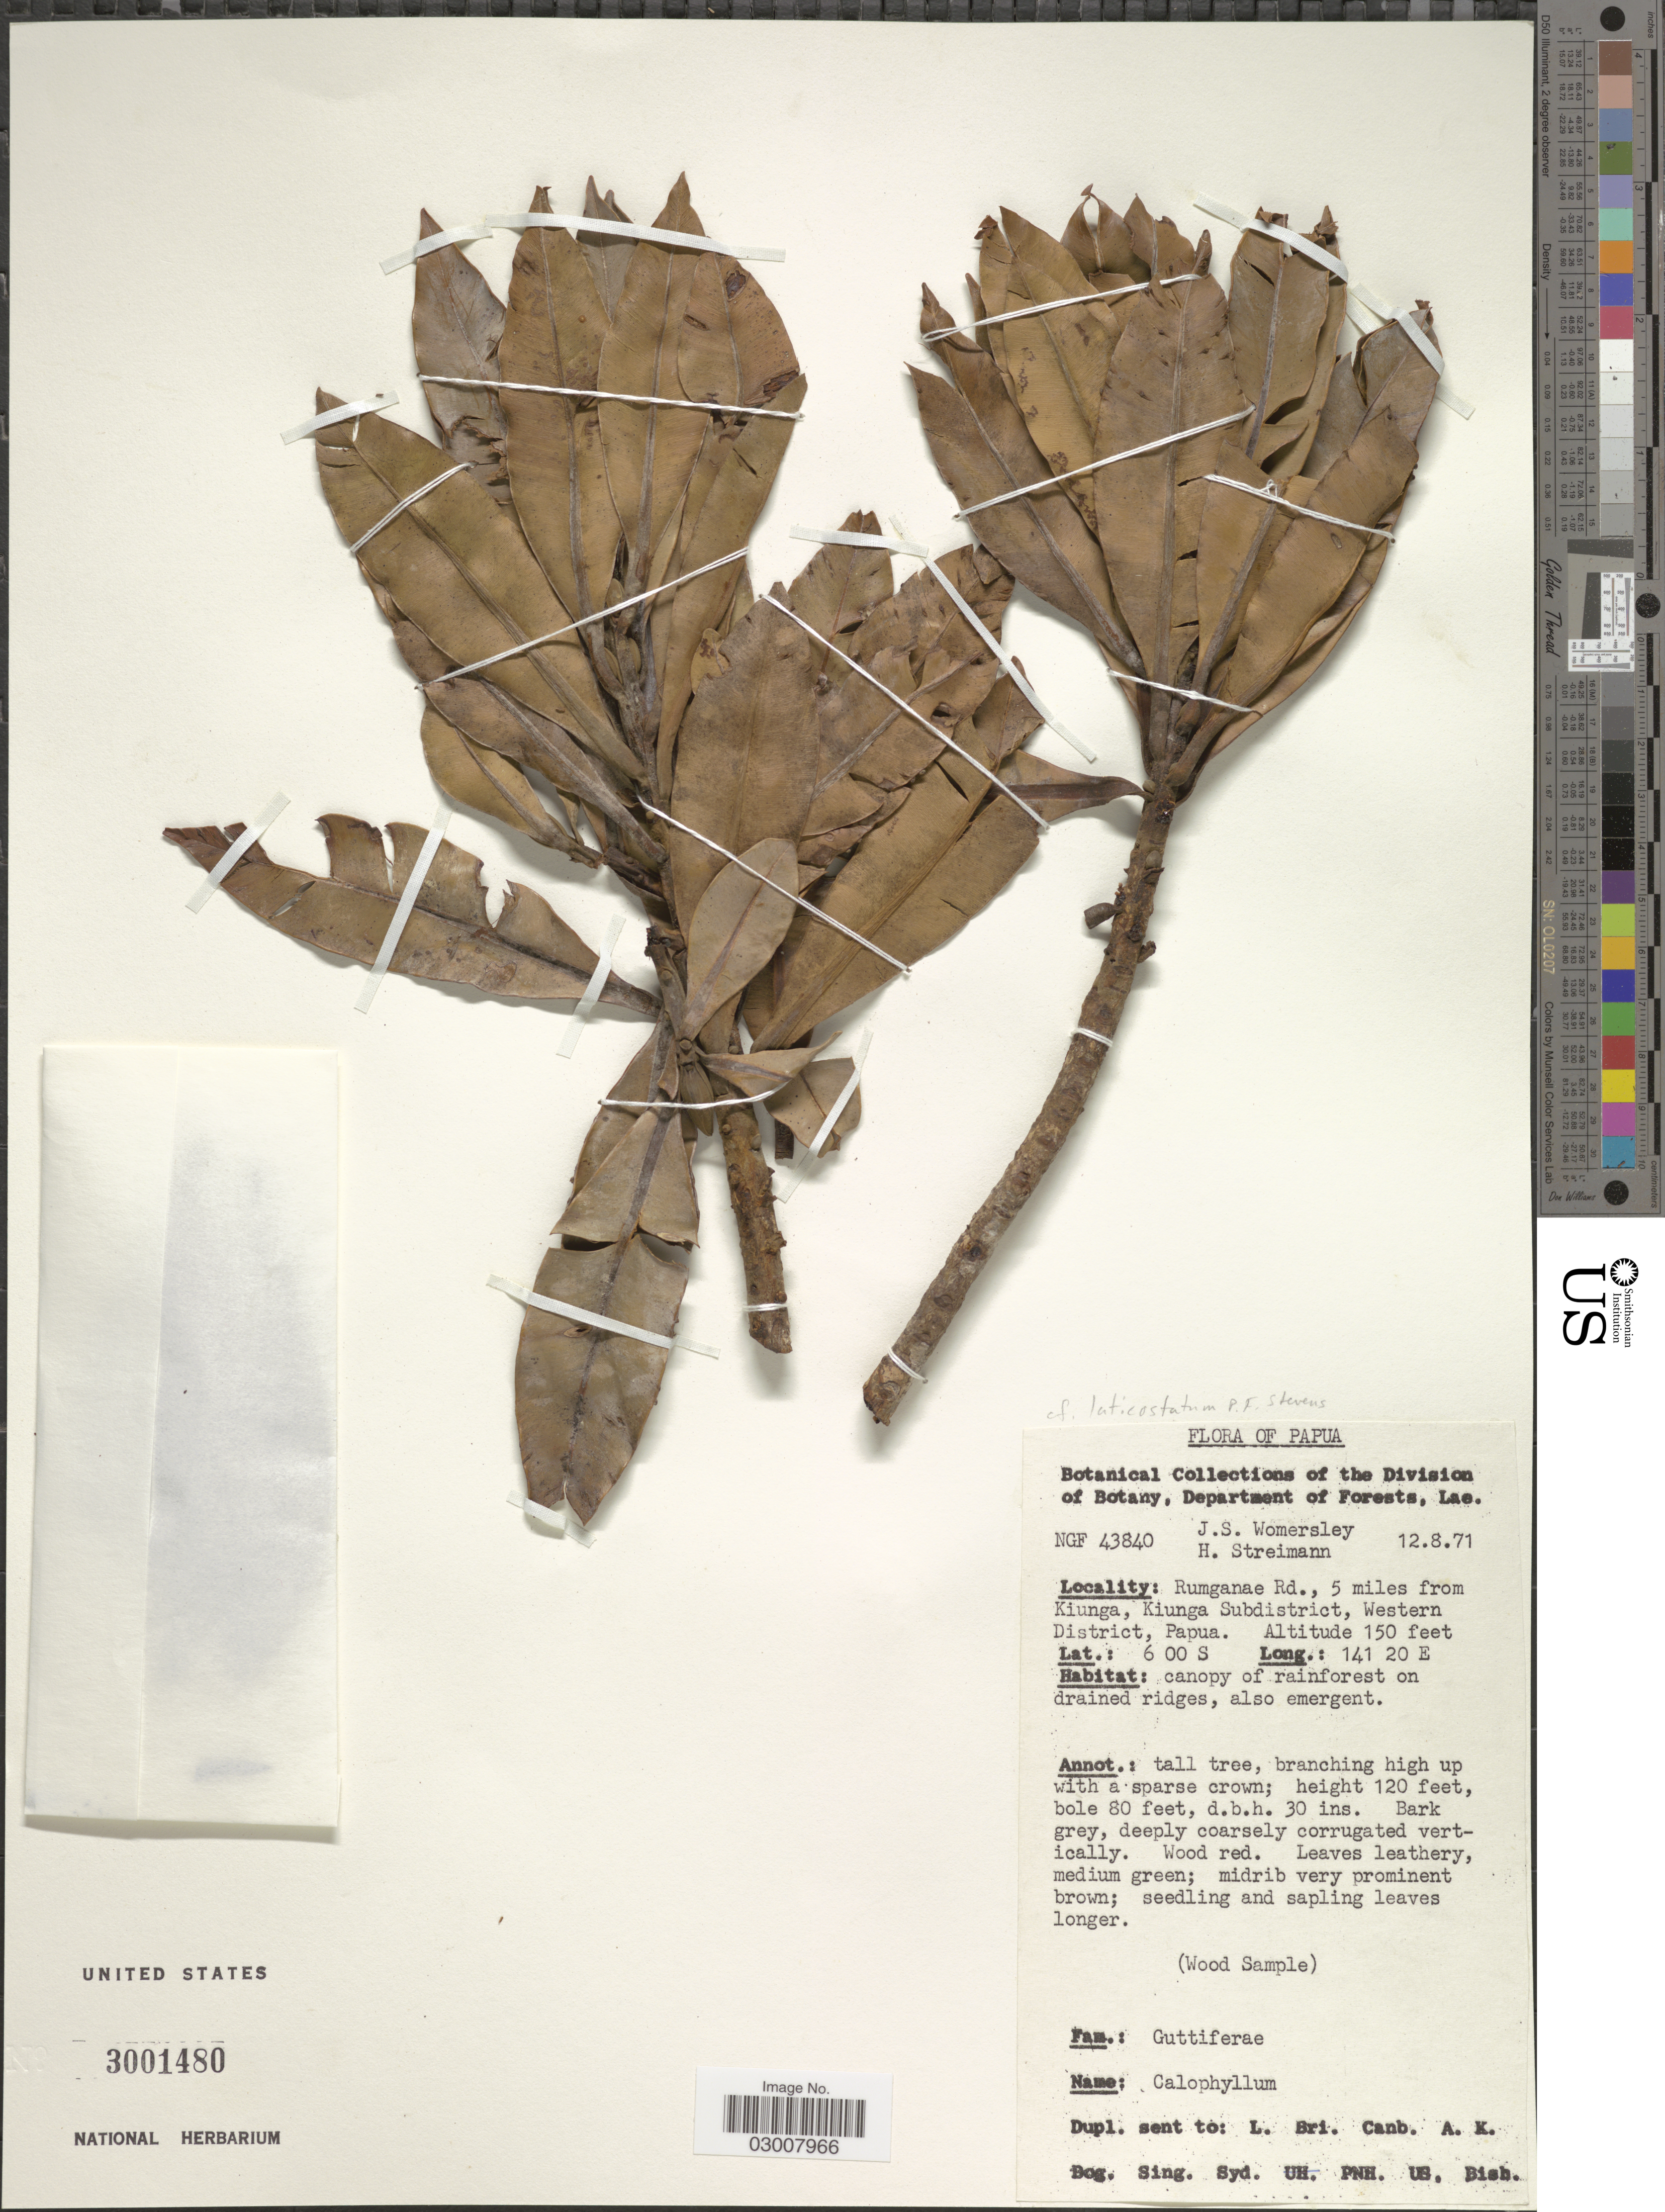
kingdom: Plantae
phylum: Tracheophyta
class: Magnoliopsida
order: Malpighiales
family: Calophyllaceae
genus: Calophyllum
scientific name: Calophyllum laticostatum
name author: P.F. Stevens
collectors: J. S. Womersley & H. Streimann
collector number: NGF 43840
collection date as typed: Transcribed d/m/y: 12/8/71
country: Papua New Guinea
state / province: Manus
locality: Papua. Rumganae Rd., 5 miles from Kiunga, Kiunga Subdistrict, Western District.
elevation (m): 46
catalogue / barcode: US 3001480